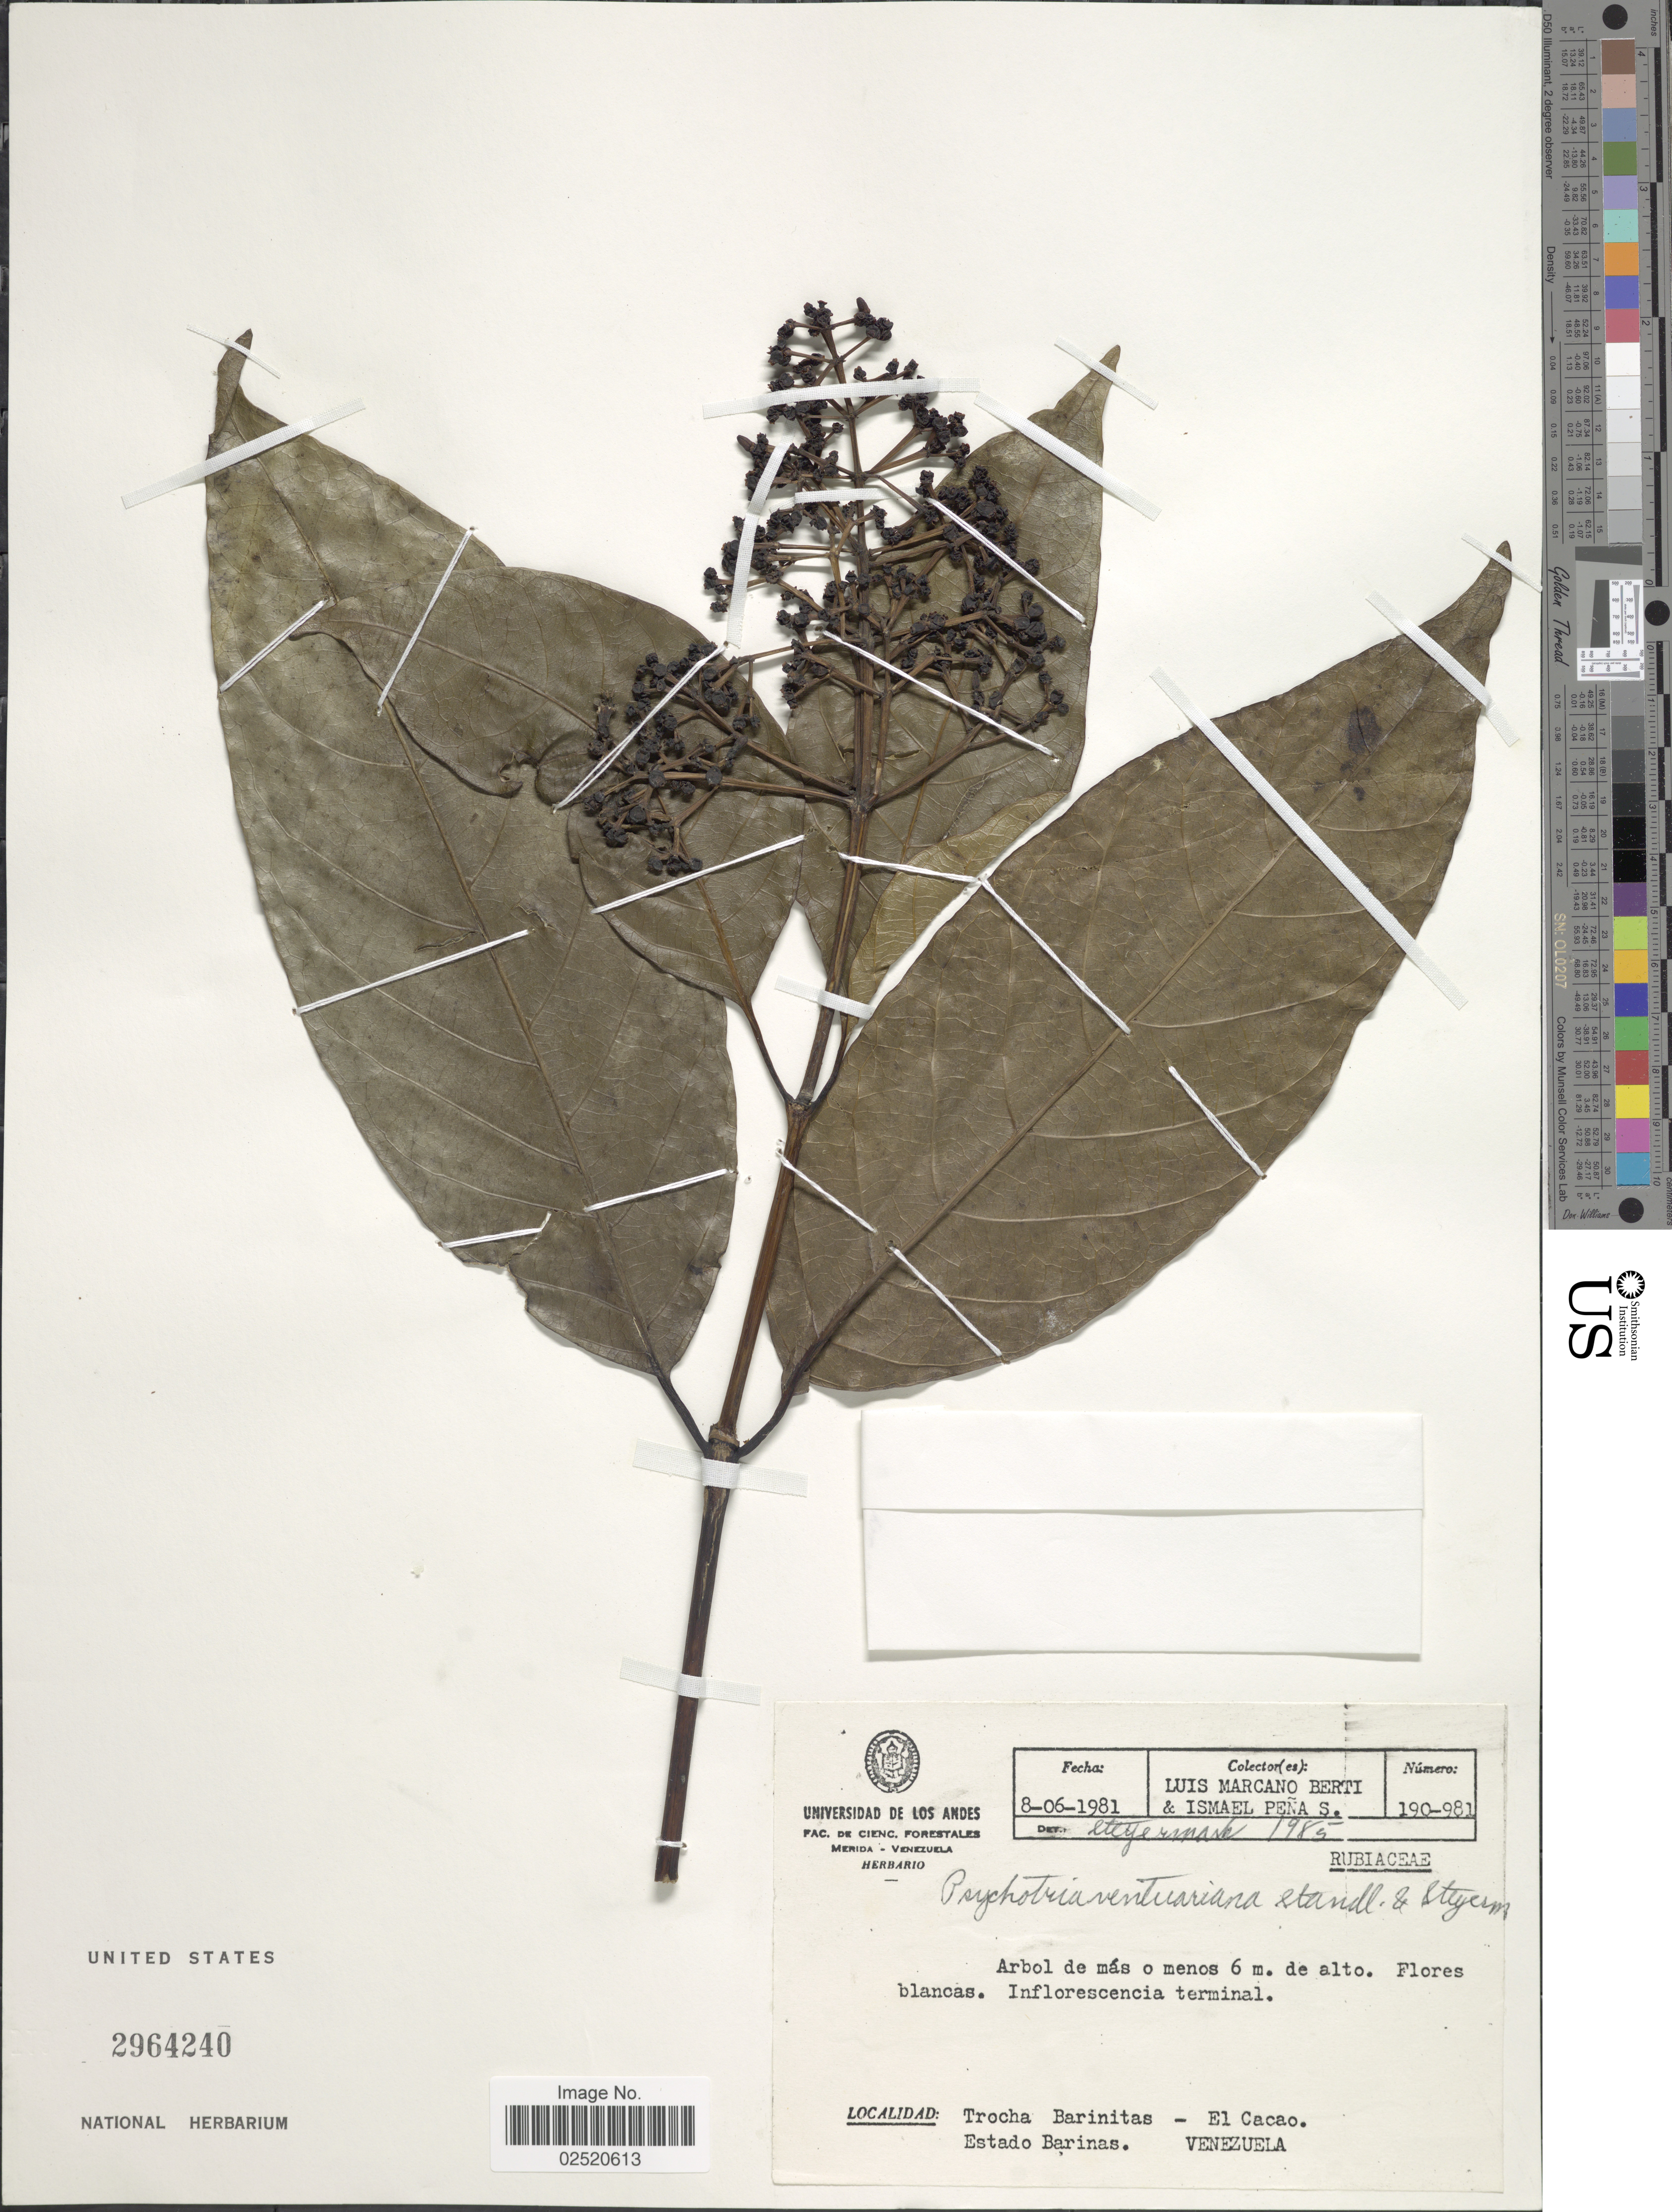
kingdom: Plantae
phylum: Tracheophyta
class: Magnoliopsida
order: Gentianales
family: Rubiaceae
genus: Psychotria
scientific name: Psychotria venturiana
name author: Standl.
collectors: L. Marcano-Berti & I. Peña S.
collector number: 190-981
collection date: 1981-06-08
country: Venezuela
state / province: Barinas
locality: Trocha Barinitas - El Cacao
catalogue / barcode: US 2964240